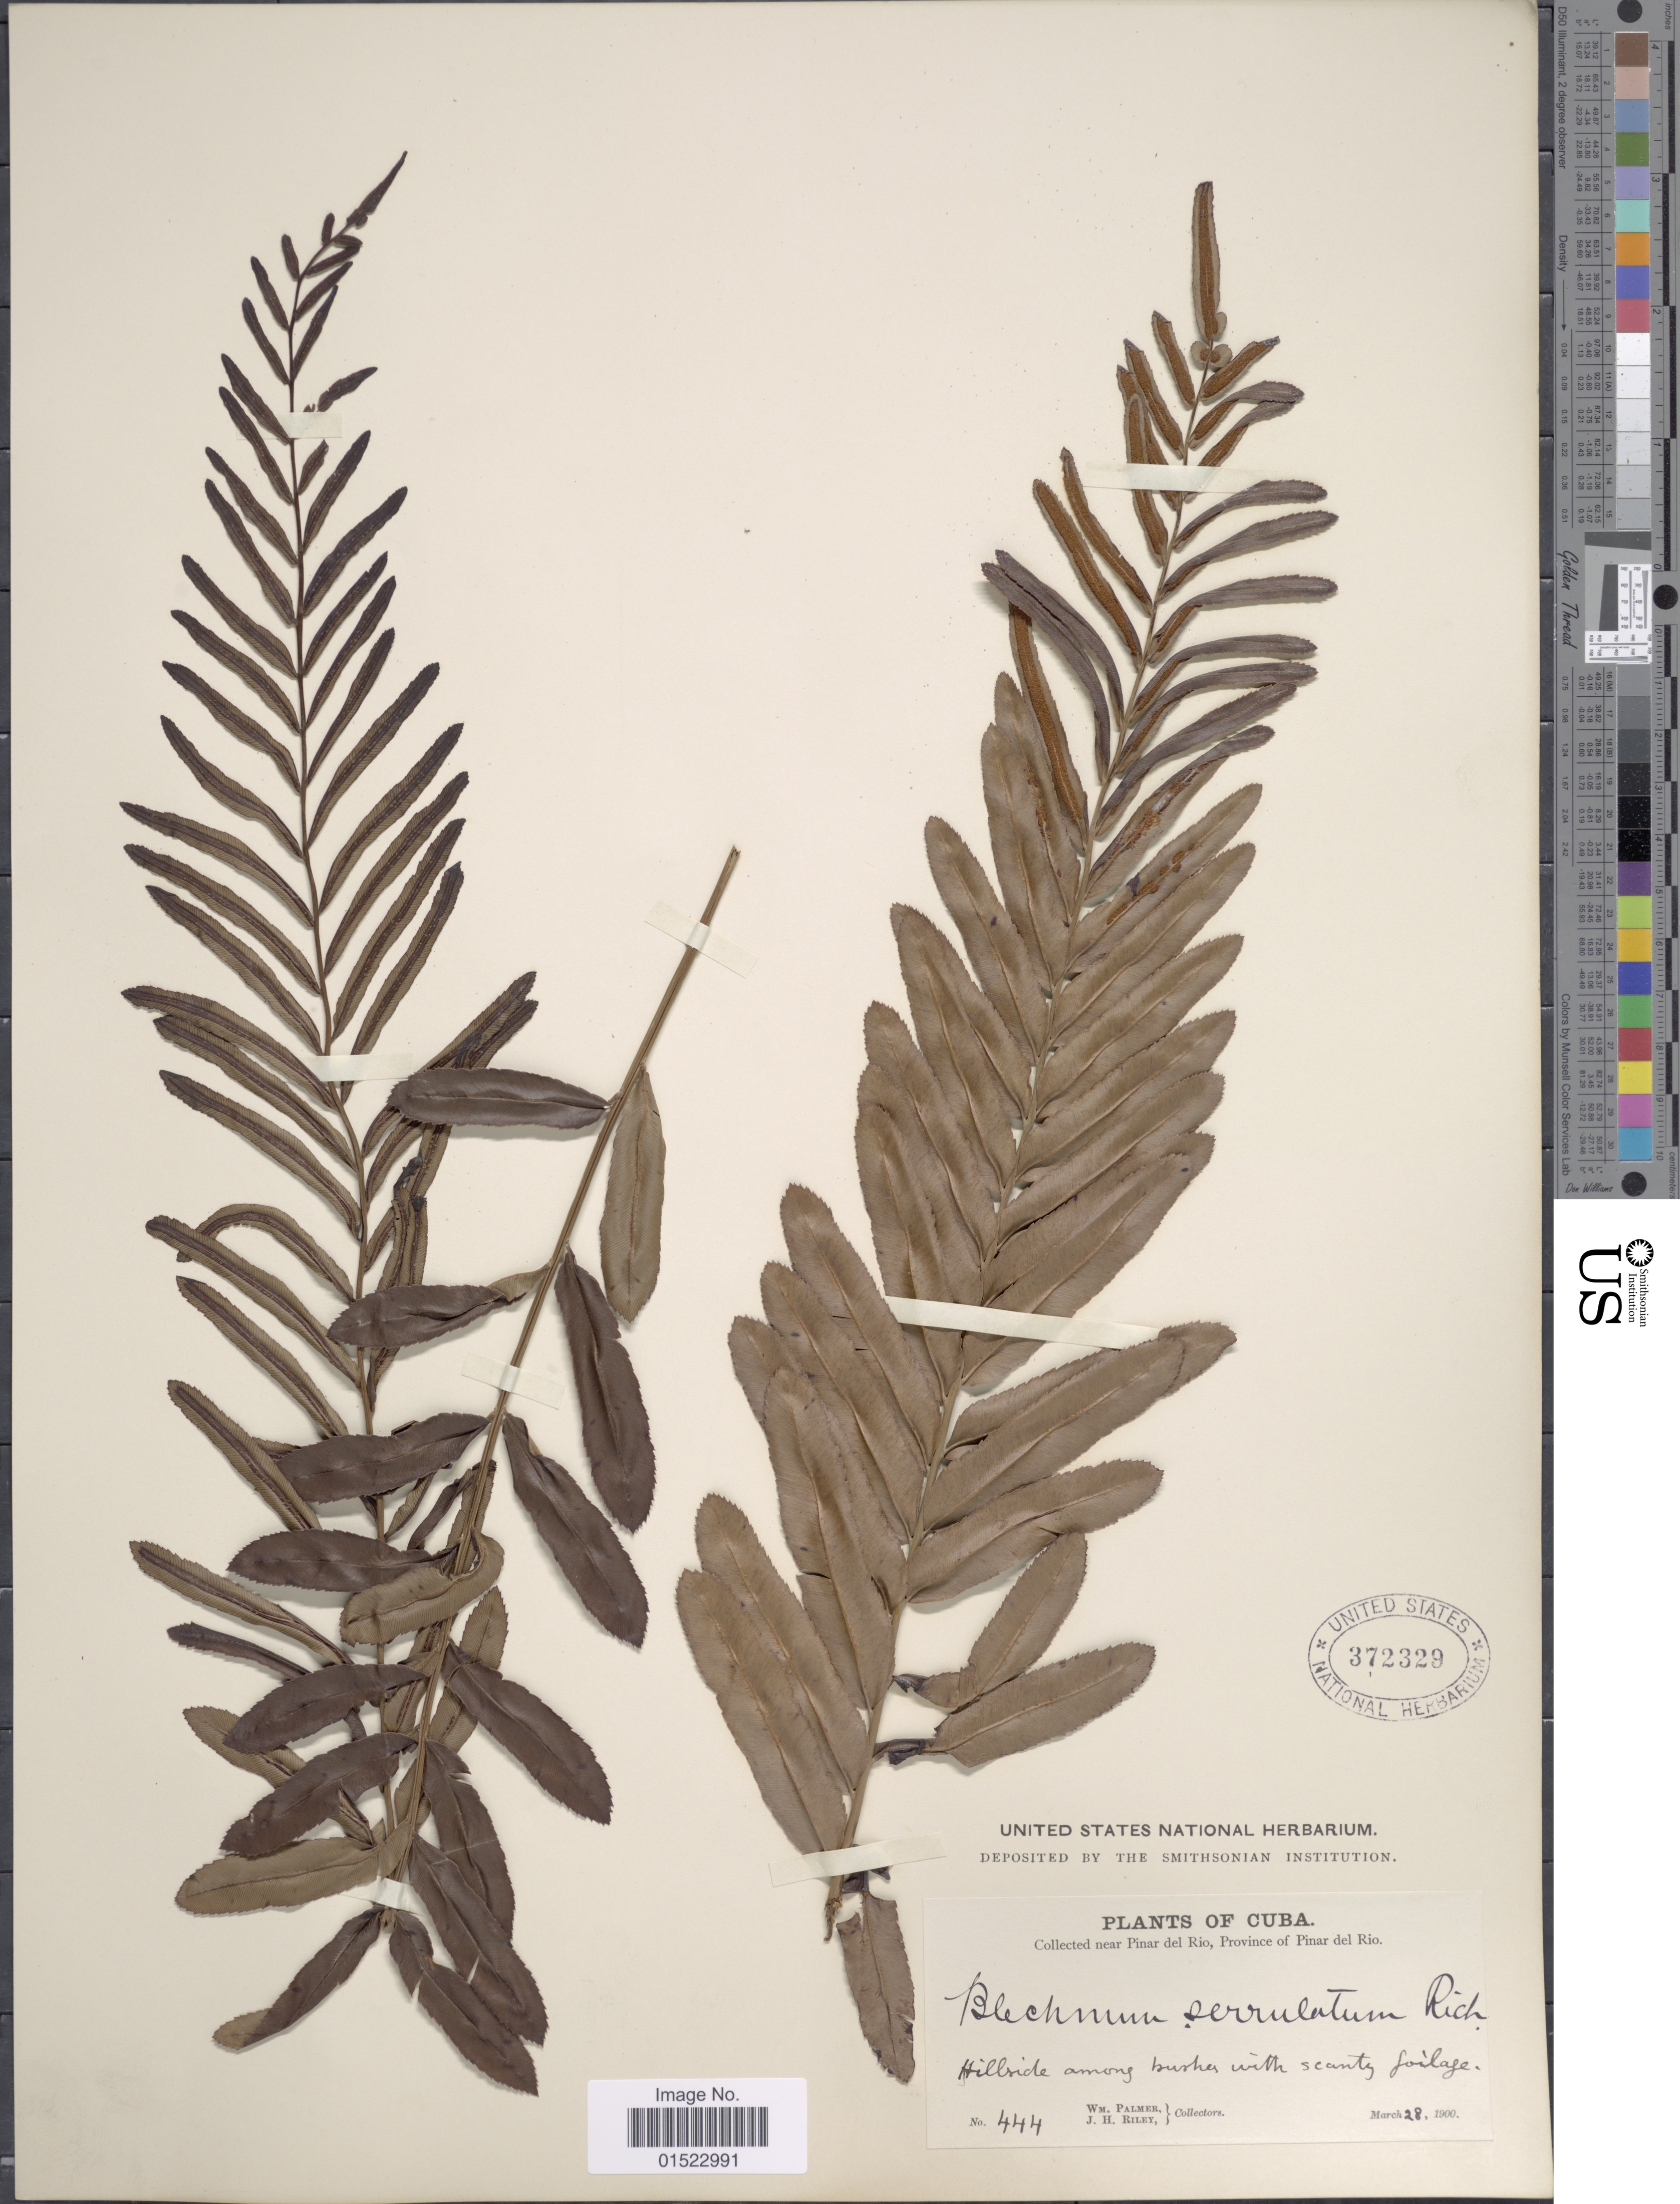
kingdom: Plantae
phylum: Tracheophyta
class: Polypodiopsida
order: Polypodiales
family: Blechnaceae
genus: Telmatoblechnum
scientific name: Telmatoblechnum serrulatum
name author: (Rich.) Perrie et al.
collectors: W. Palmer & J. H. Riley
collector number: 444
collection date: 1900-03-28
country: Cuba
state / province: Pinar del Río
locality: Near Pinar del Rio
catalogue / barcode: US 372329